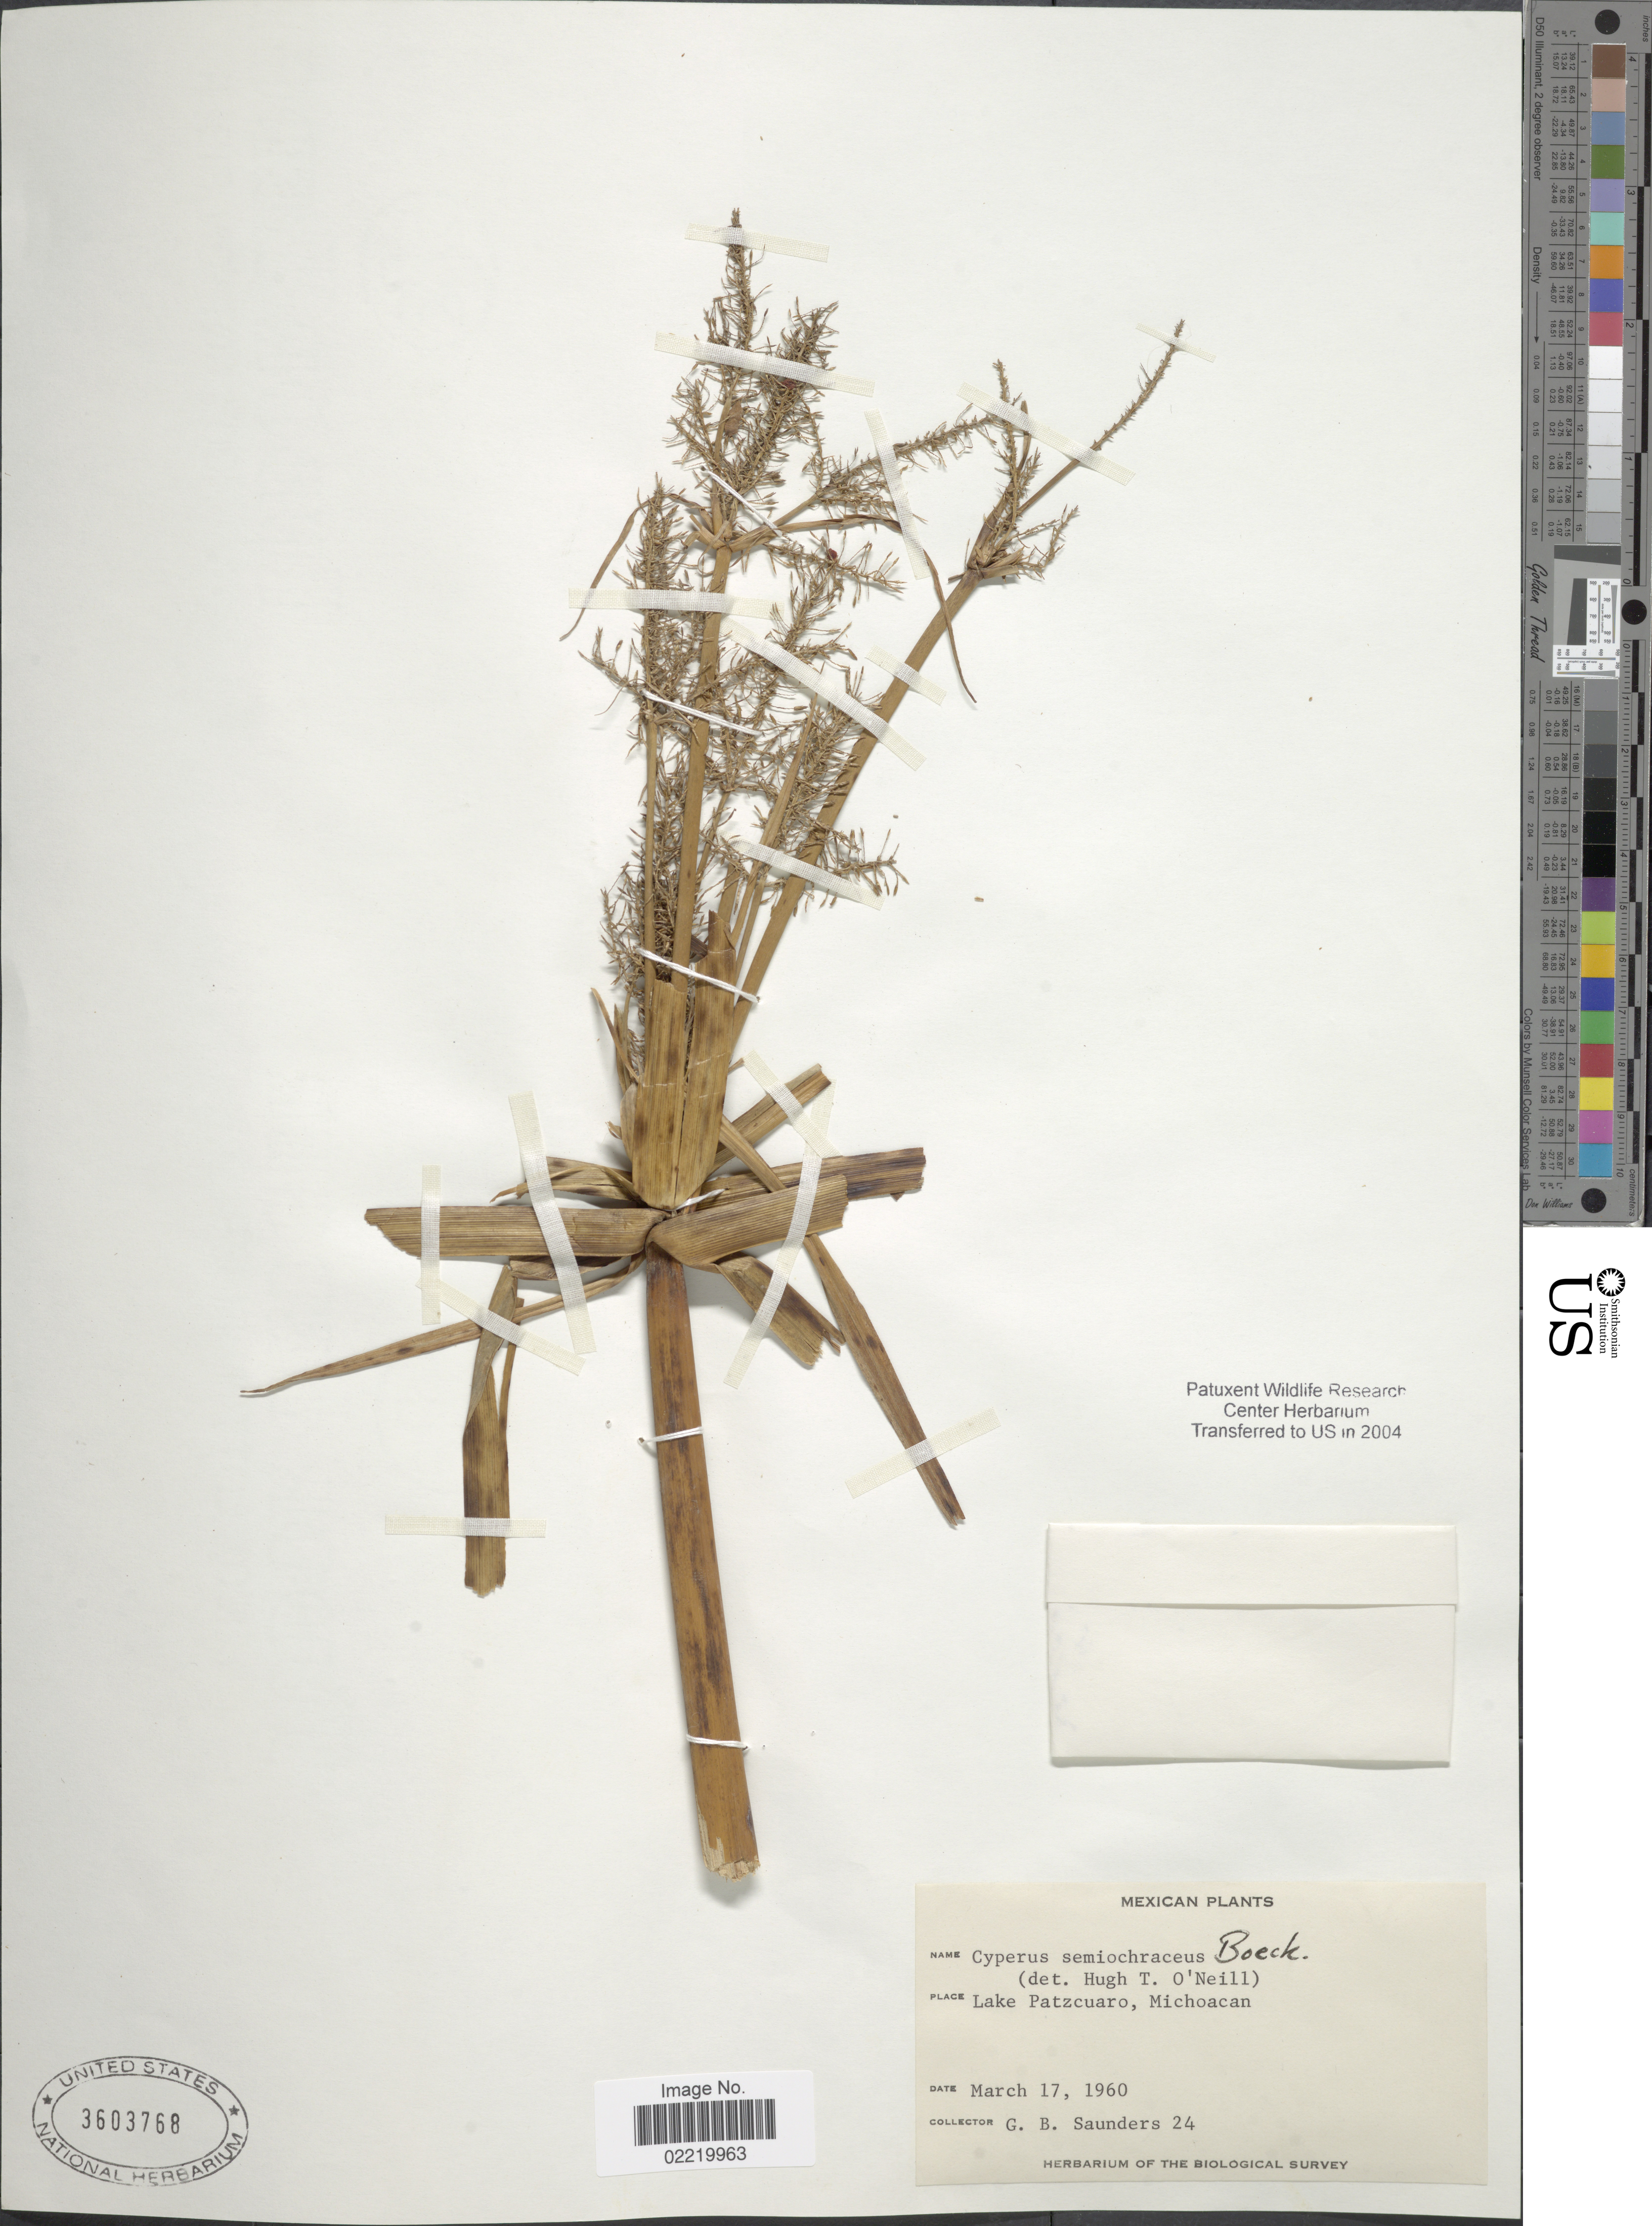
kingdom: Plantae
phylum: Tracheophyta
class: Liliopsida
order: Poales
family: Cyperaceae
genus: Cyperus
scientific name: Cyperus semiochraceus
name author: Boeckeler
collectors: G. B. Saunders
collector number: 24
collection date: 1960-03-17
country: Mexico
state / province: Michoacán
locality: Lake Patzcuaro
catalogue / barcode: US 3603768